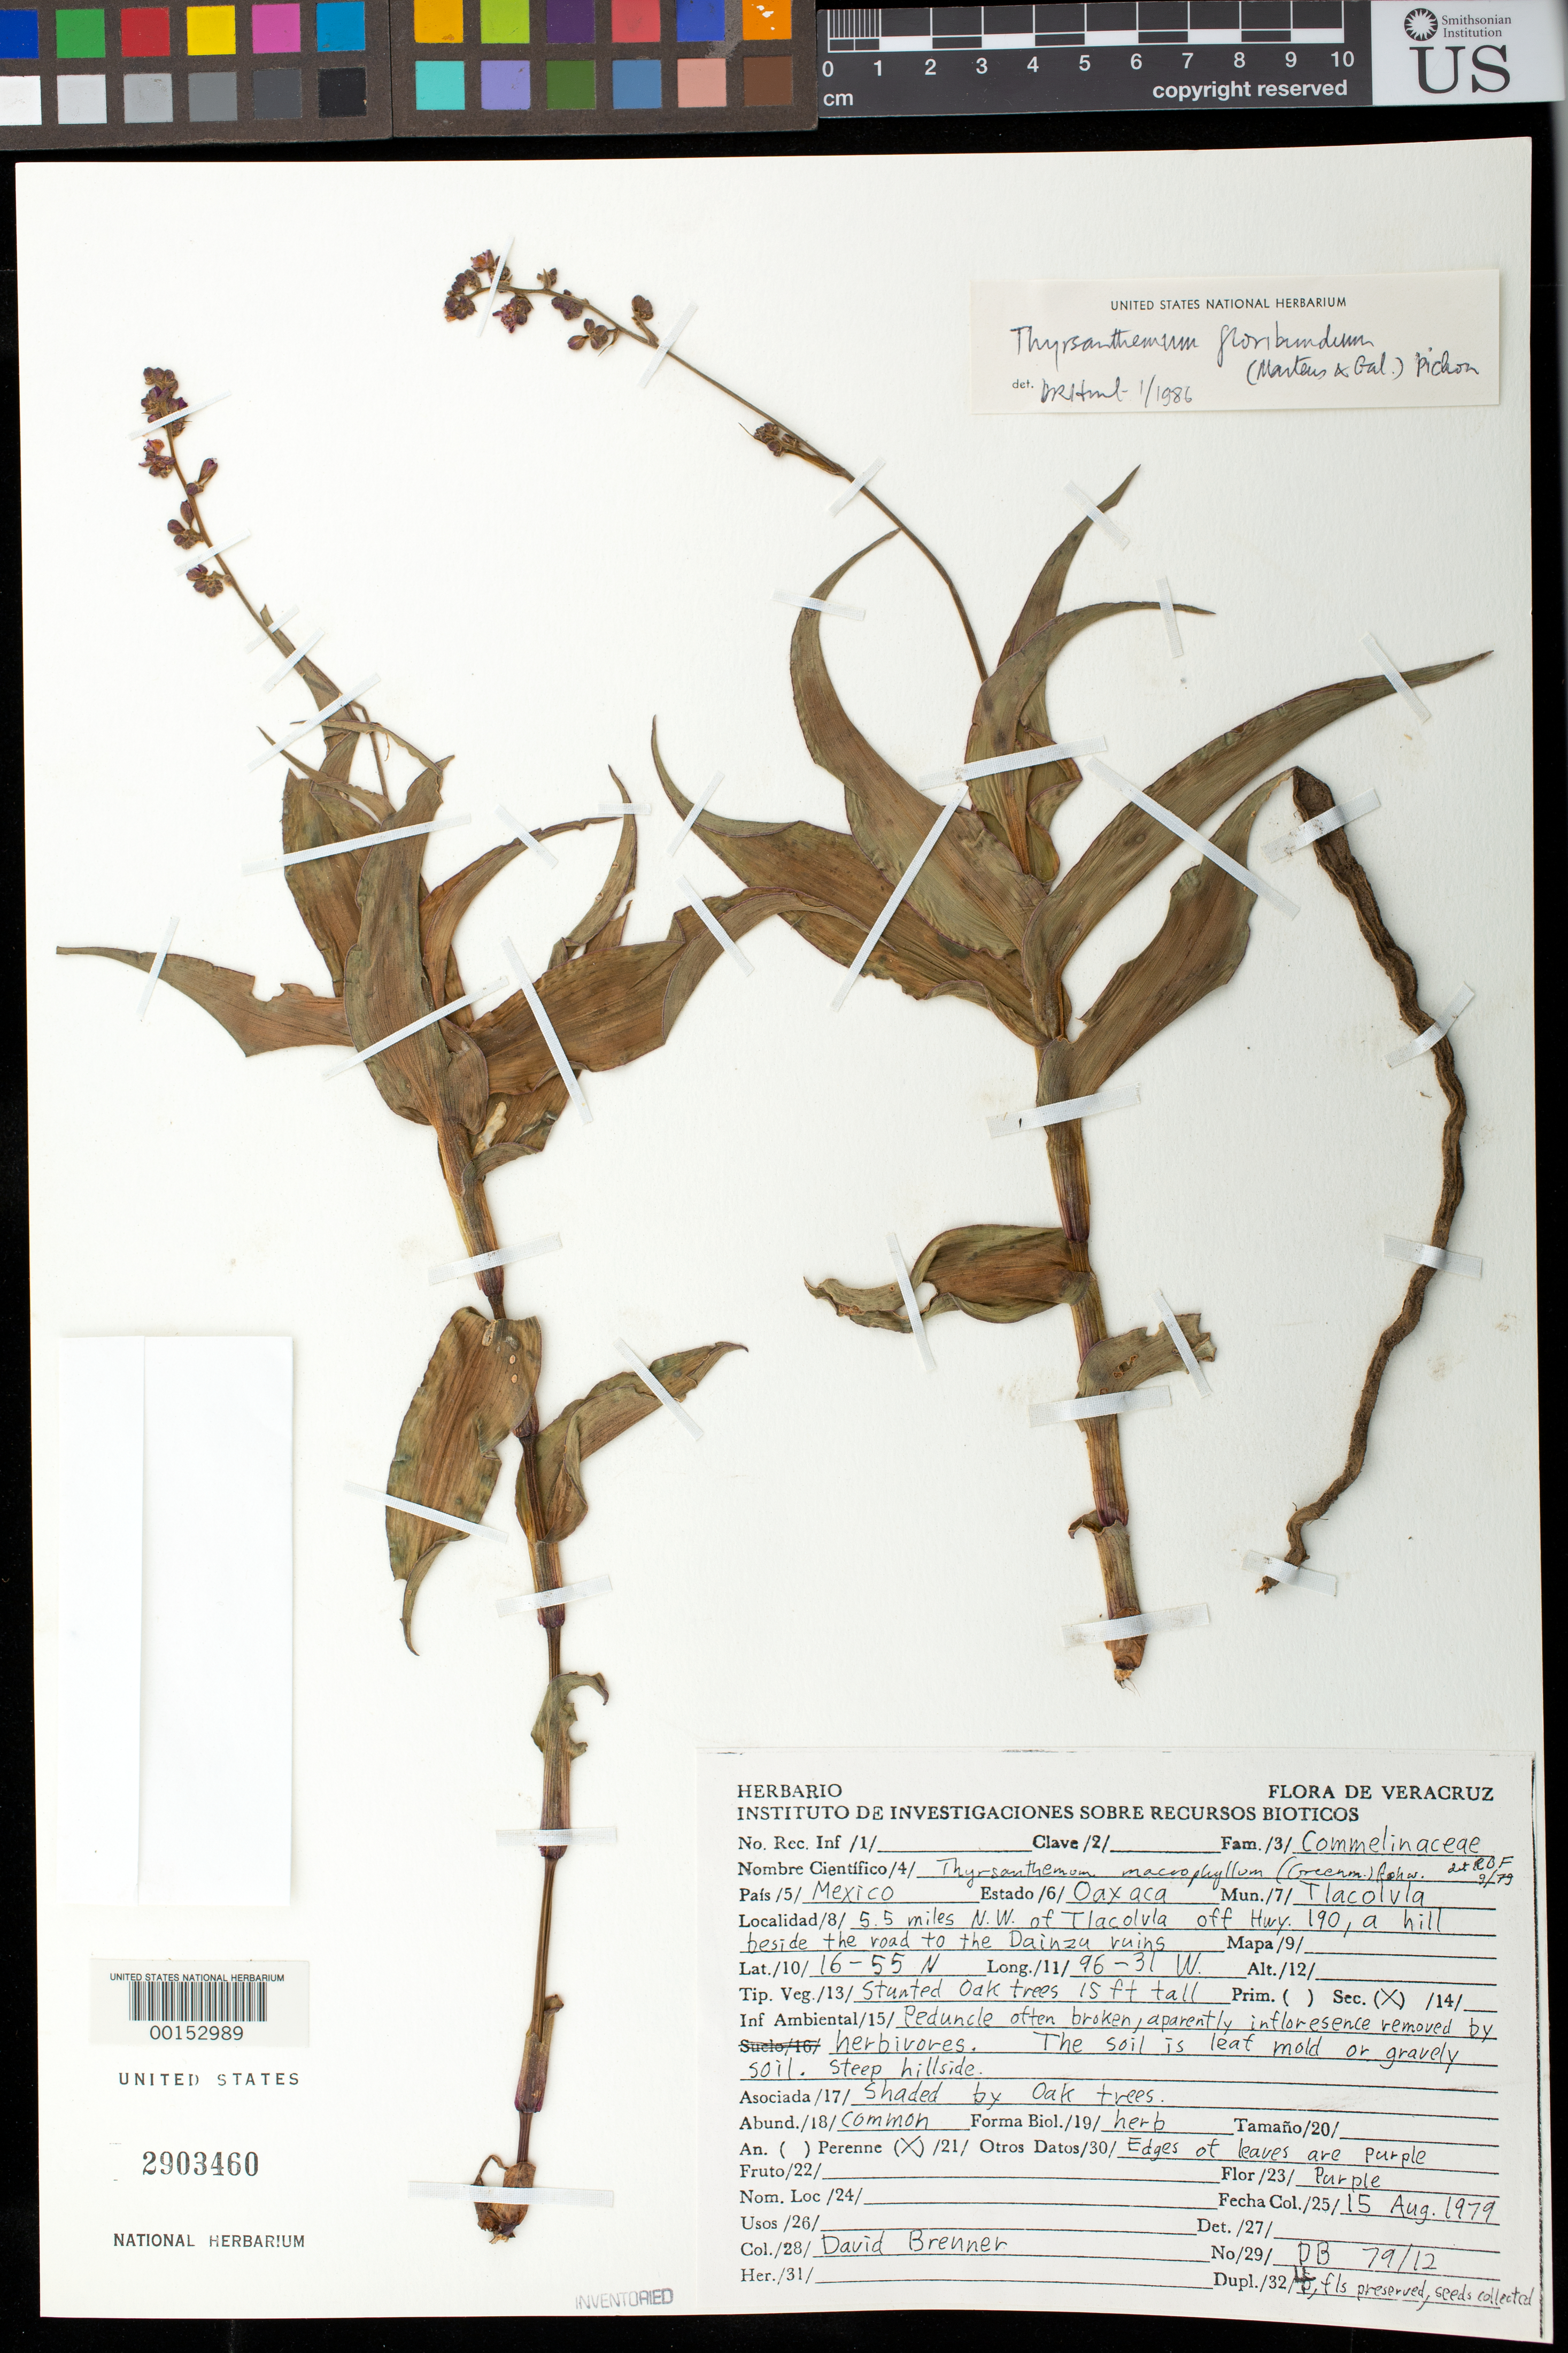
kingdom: Plantae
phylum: Tracheophyta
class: Liliopsida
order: Commelinales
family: Commelinaceae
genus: Thyrsanthemum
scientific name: Thyrsanthemum floribundum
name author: (M. Martens & Galeotti) Pichon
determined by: Hunt, D. R.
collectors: D. Brenner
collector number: Db 79/12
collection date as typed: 15 Aug 1979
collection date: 1979-08-15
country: Mexico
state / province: Veracruz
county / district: Tlacolulan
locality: Nw of tlavolcla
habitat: Gravely soil, steep hillside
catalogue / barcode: US 2903460